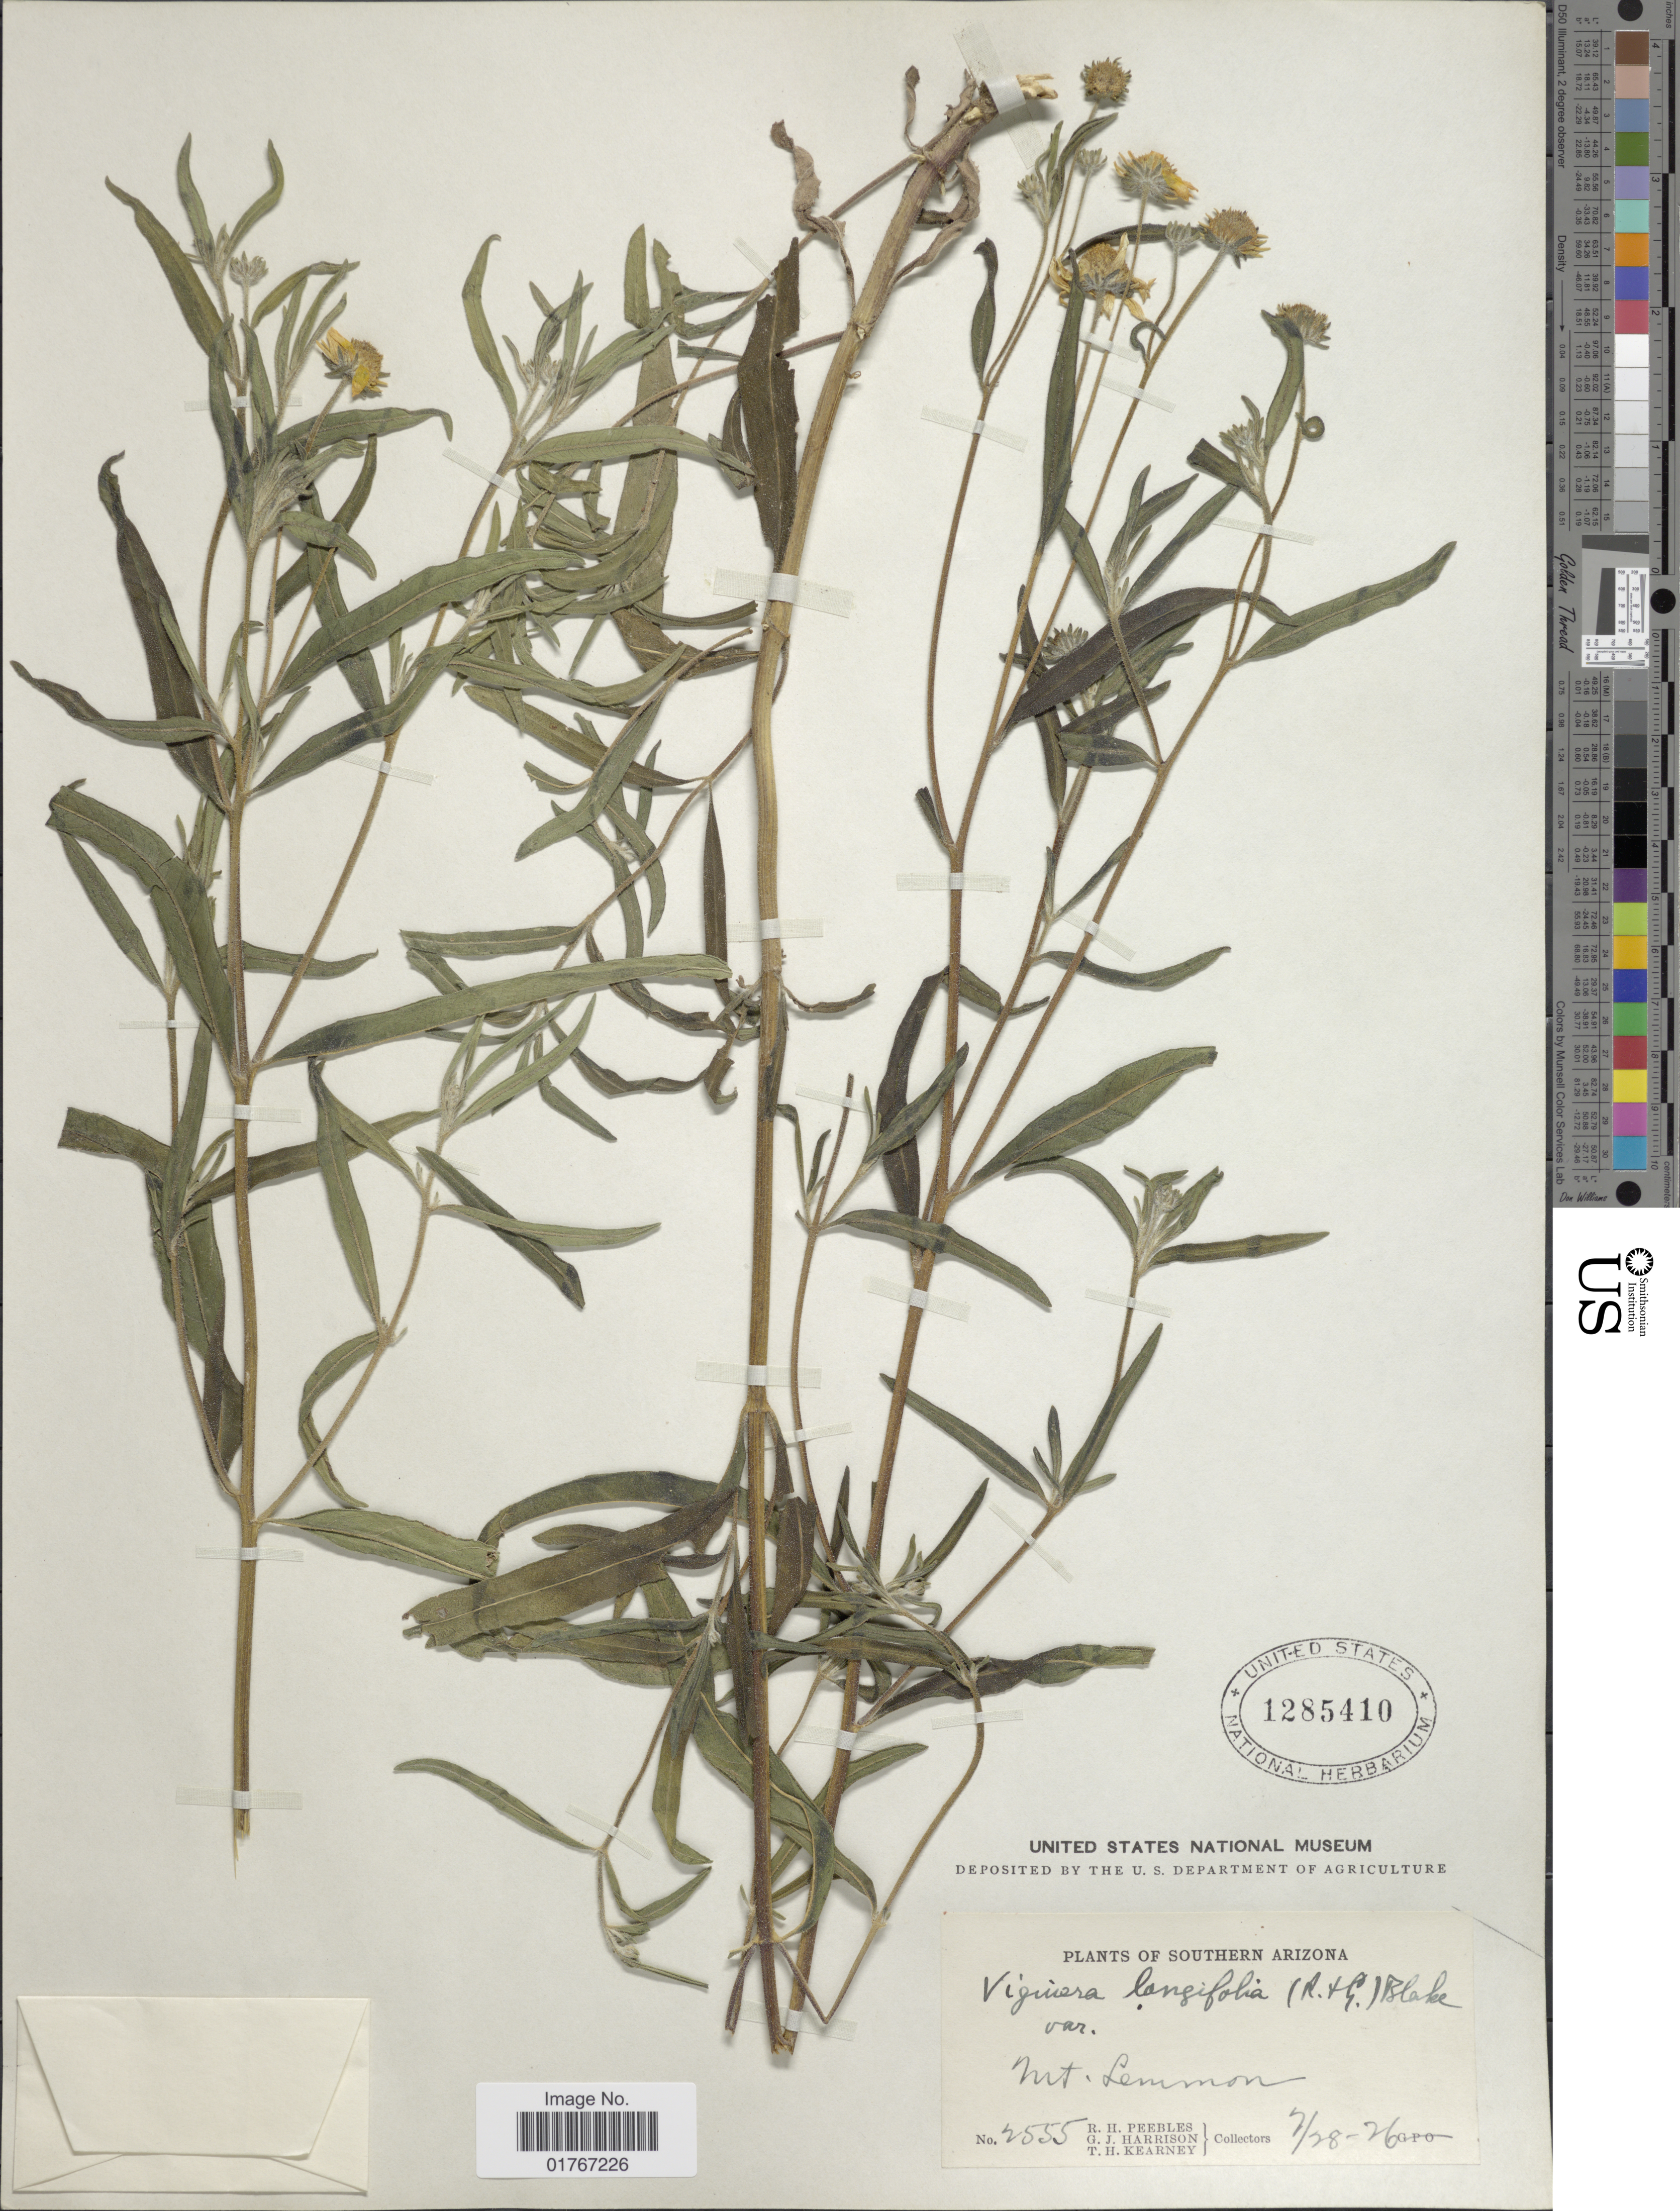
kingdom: Plantae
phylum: Tracheophyta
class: Magnoliopsida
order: Asterales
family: Asteraceae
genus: Heliomeris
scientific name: Heliomeris longifolia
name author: (B.L. Rob.) Cockerell & Greenm.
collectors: R. H. Peebles, G. J. Harrison & T. H. Kearney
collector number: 2555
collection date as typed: Transcribed d/m/y: 28/7/26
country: United States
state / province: Arizona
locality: Southern Arizona, Mt Lemmon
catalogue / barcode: US 1285410